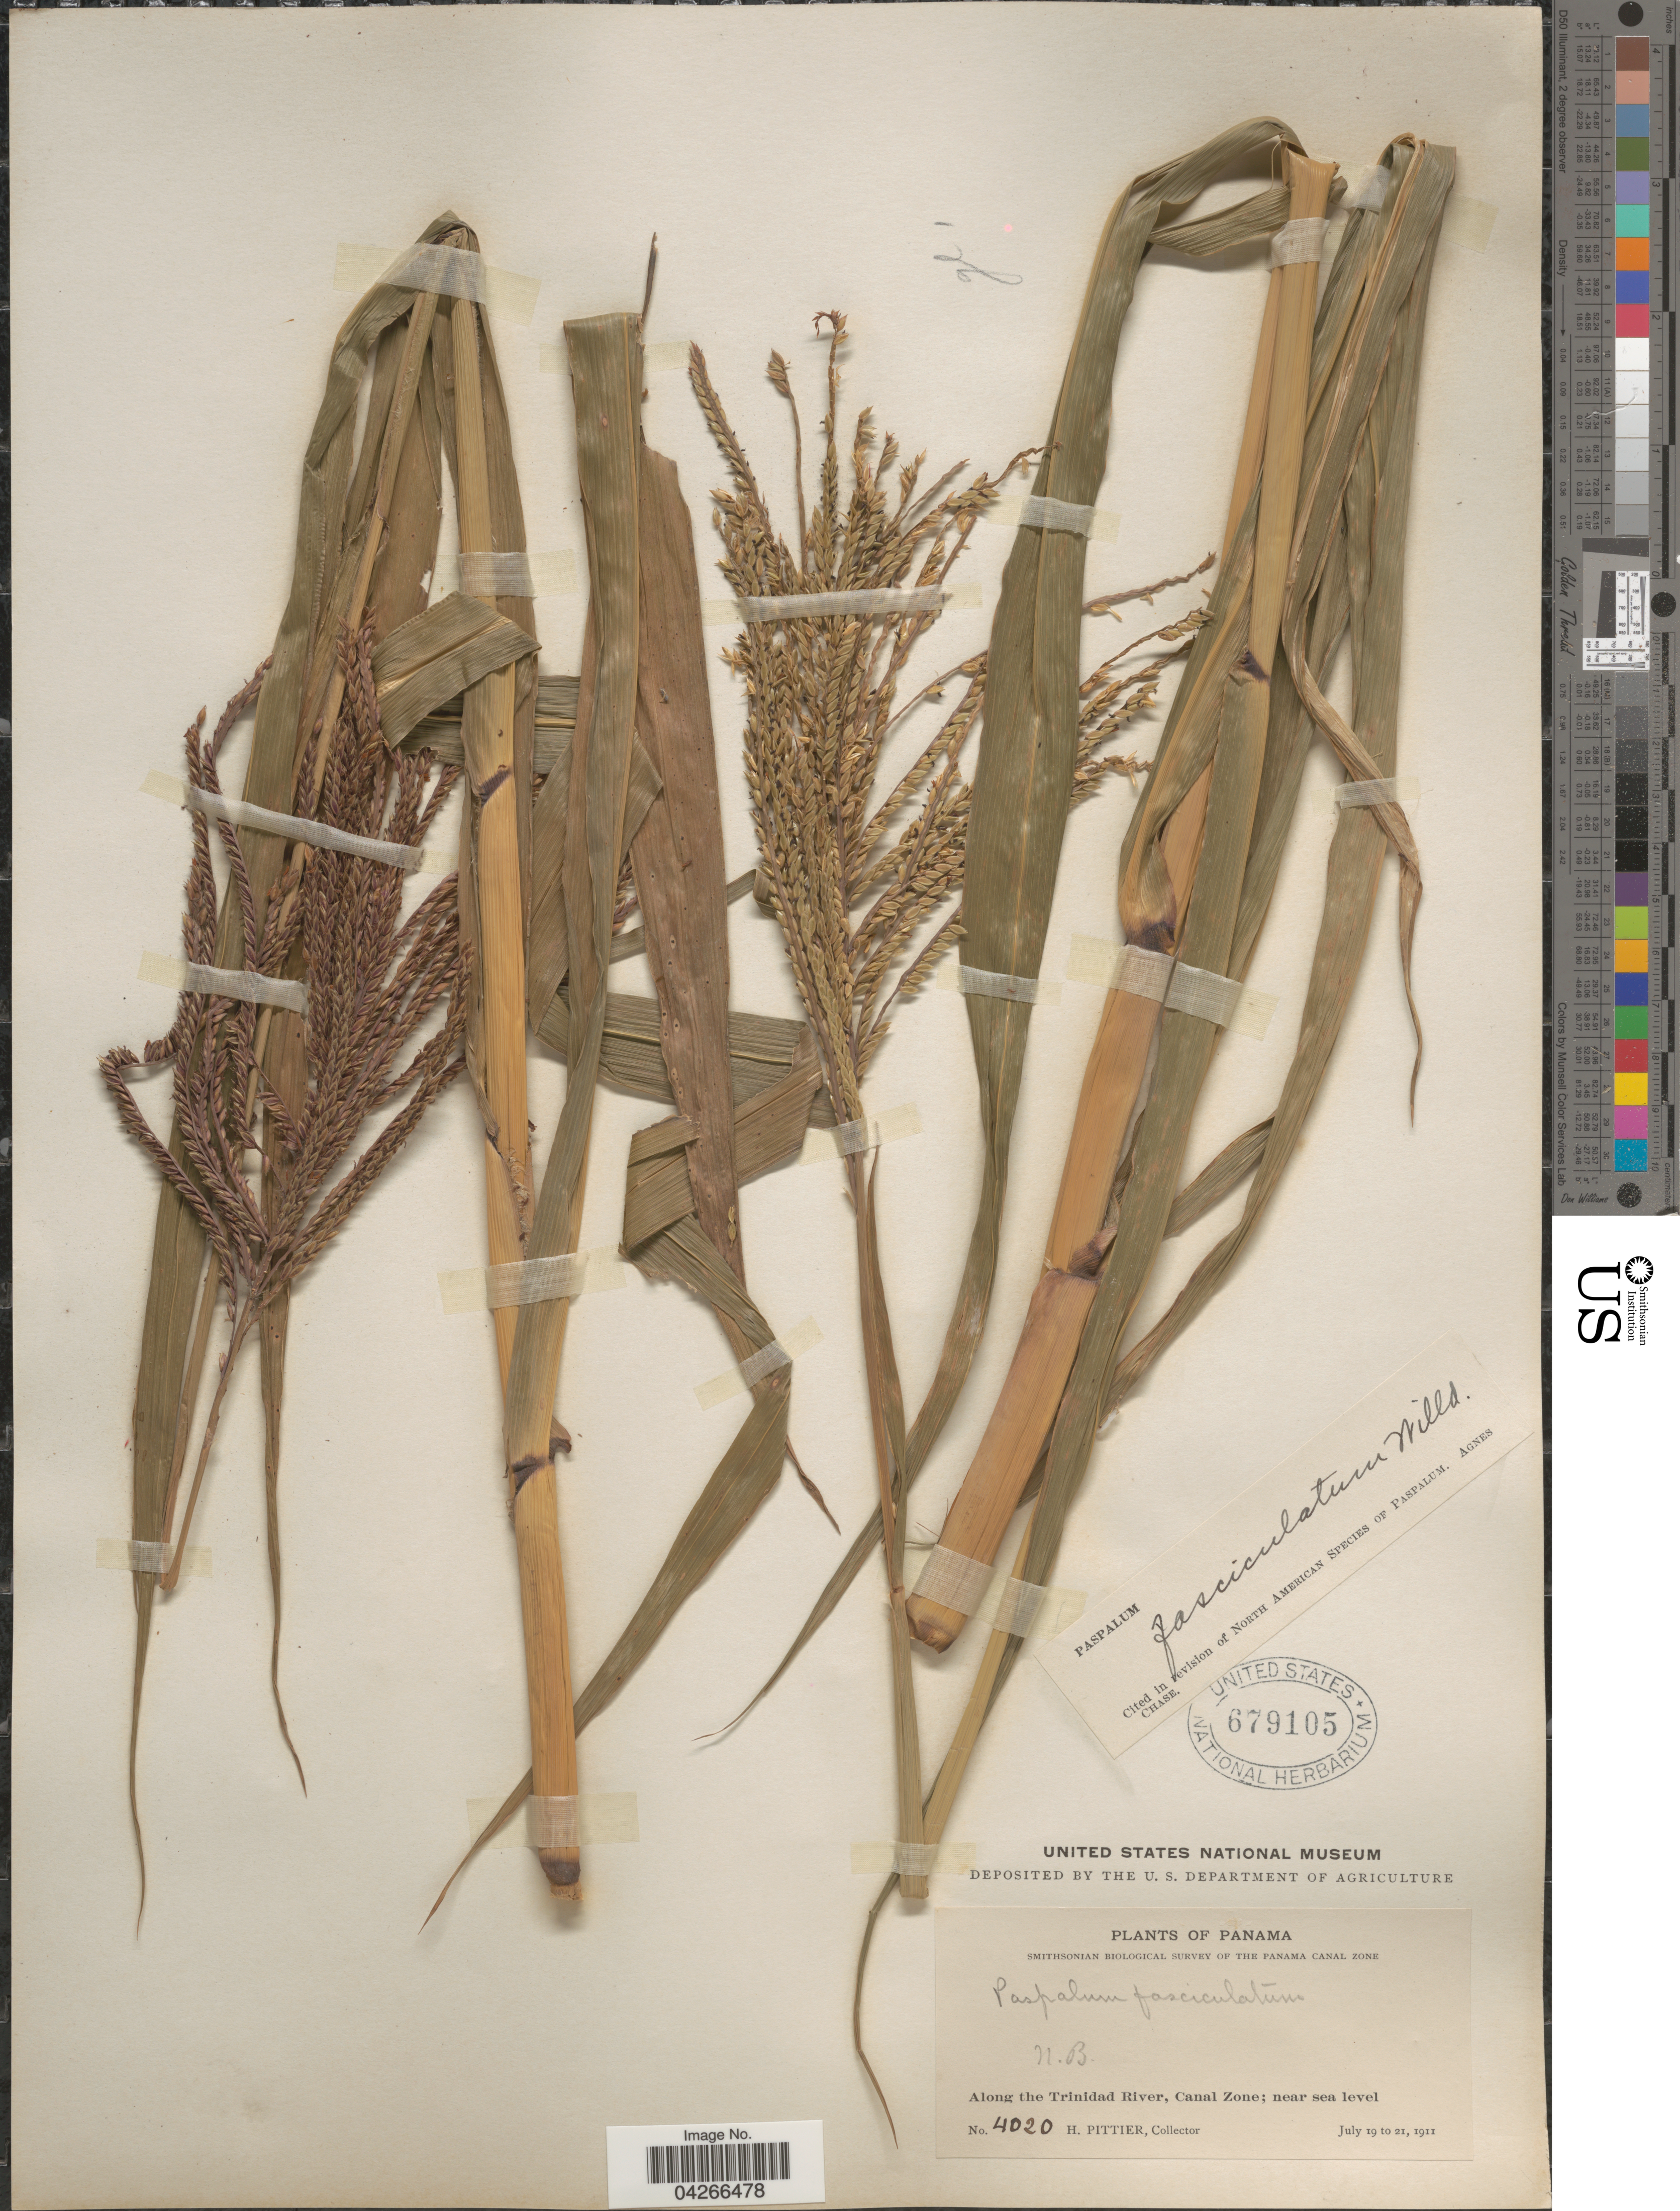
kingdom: Plantae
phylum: Tracheophyta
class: Liliopsida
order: Poales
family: Poaceae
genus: Paspalum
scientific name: Paspalum fasciculatum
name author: Willd. ex Flüggé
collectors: H. F. Pittier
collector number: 4020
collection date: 1911-07-19/1911-07-21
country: Panama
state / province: Colón / Panamá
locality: Smithsonian Biological Survey of the Panama Canal Zone. Along the Trinidad River, Canal Zone.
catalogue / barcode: US 679105